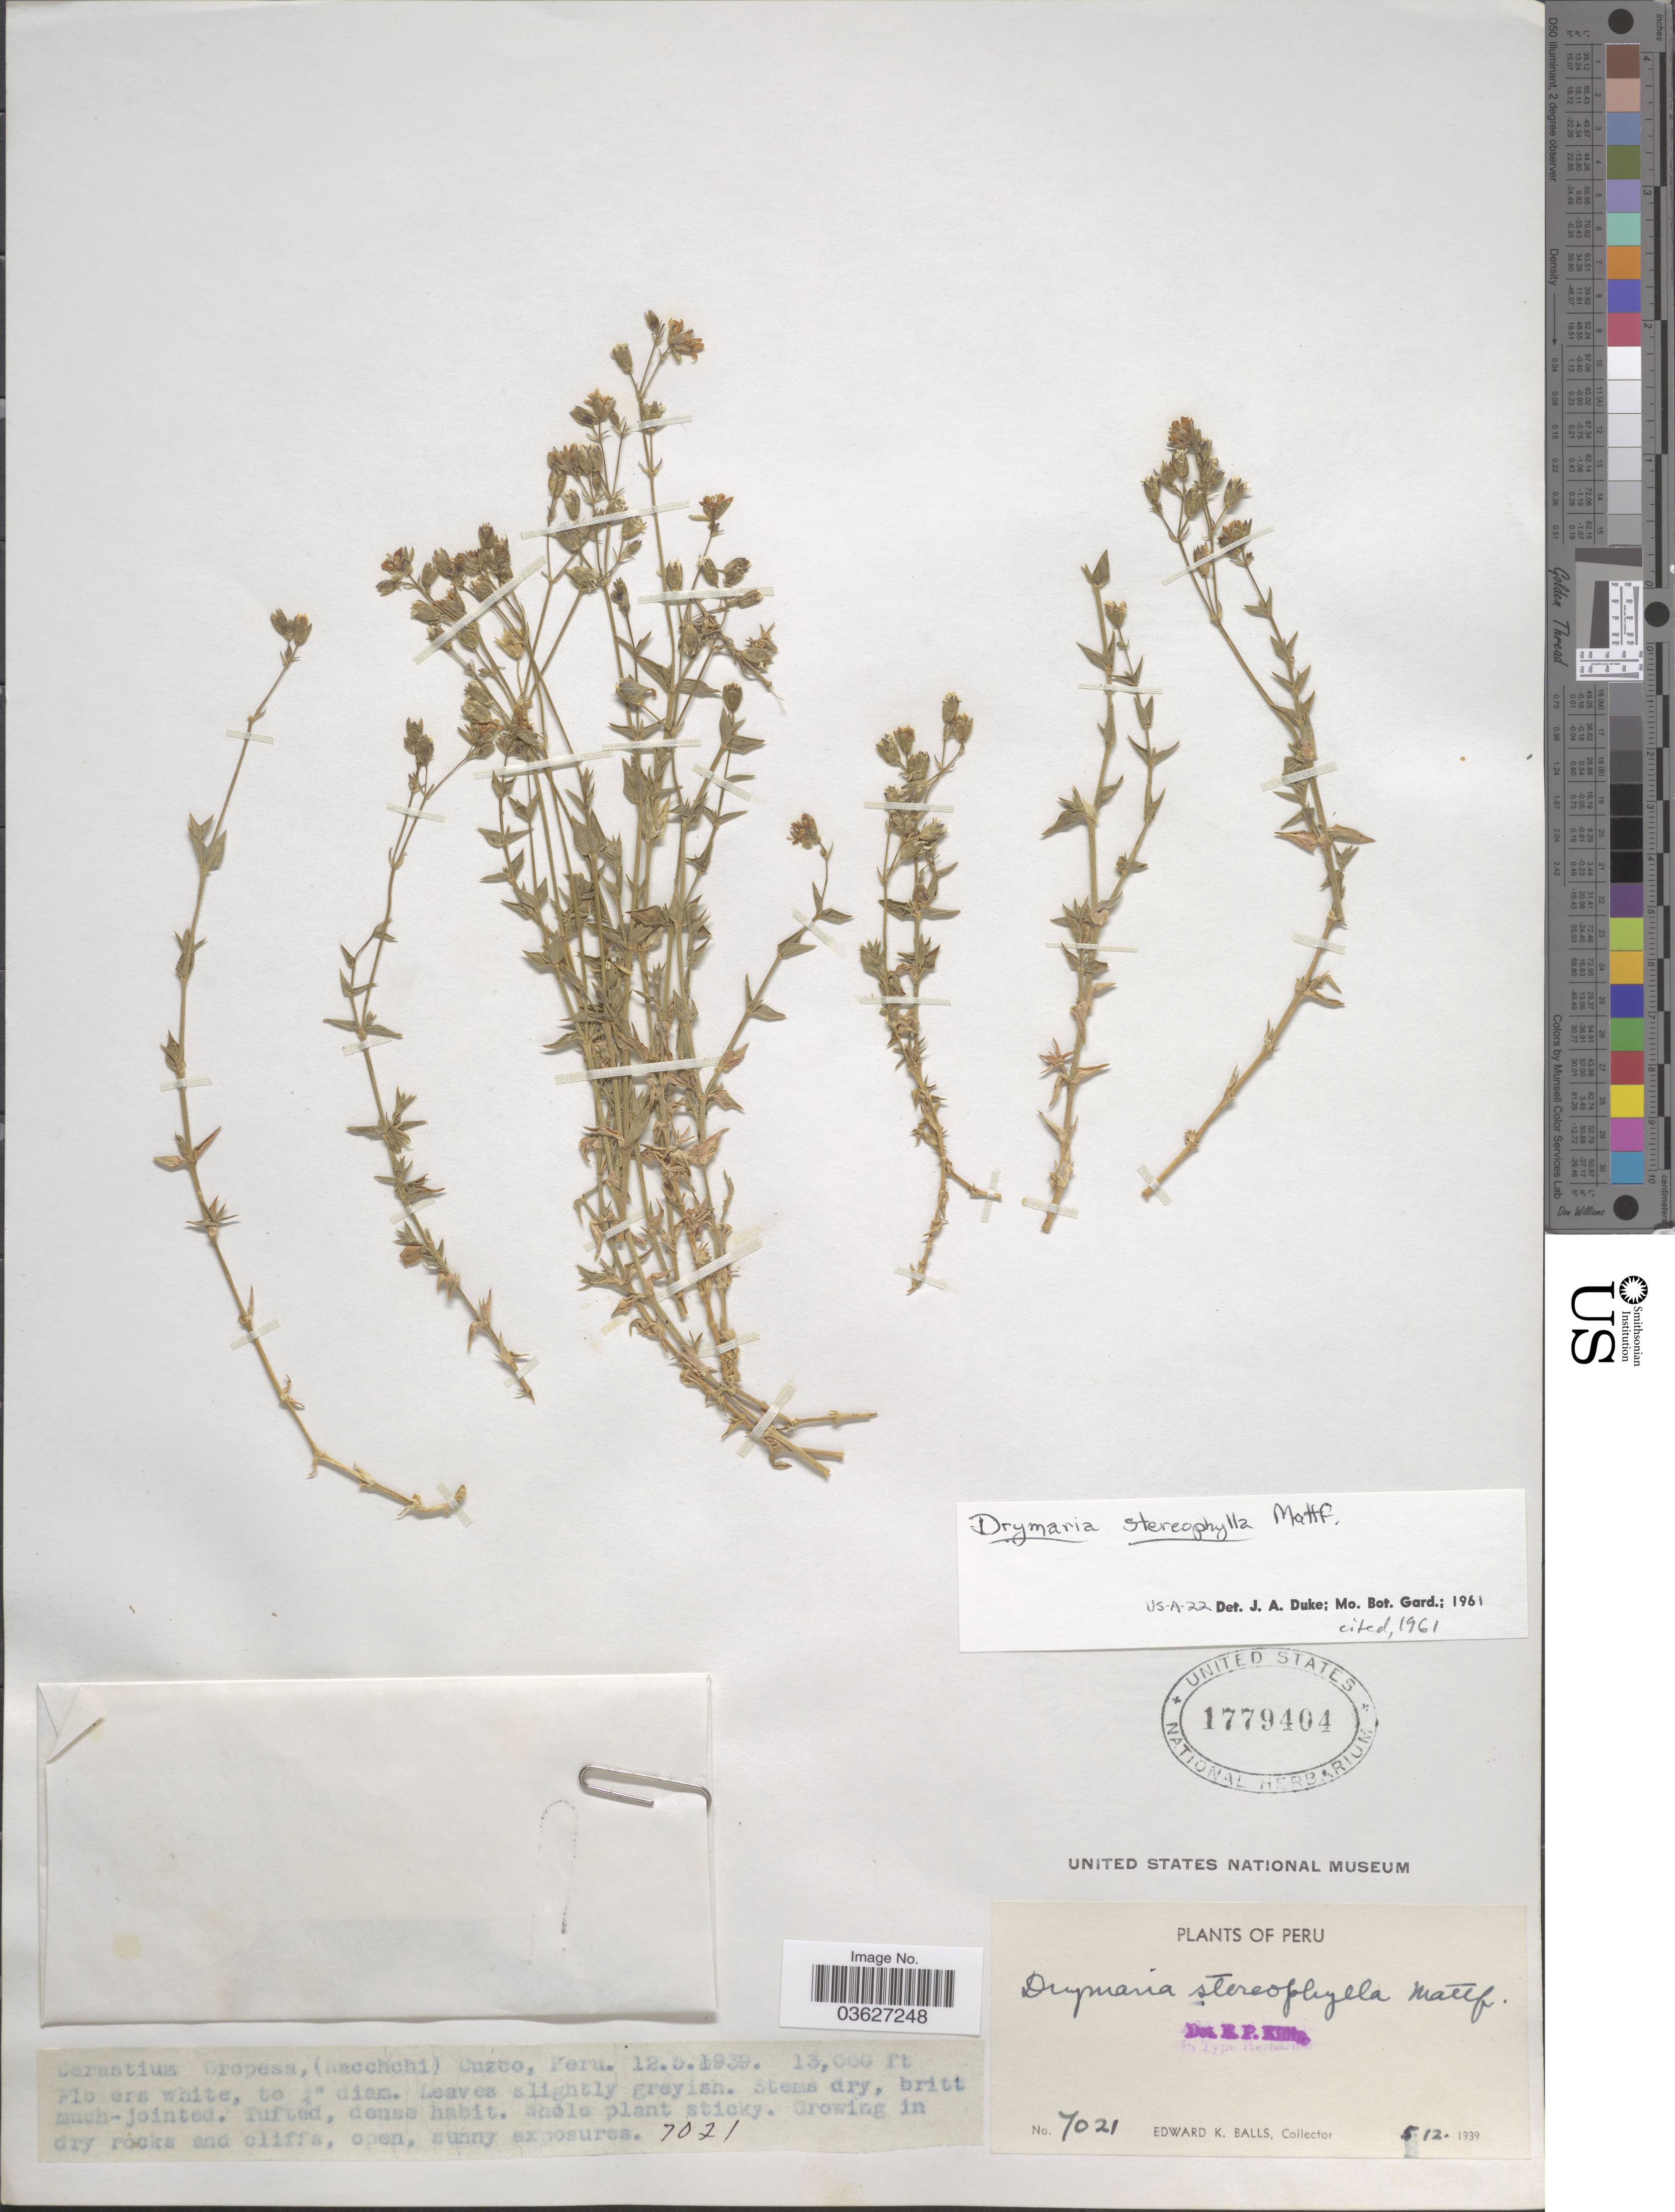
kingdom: Plantae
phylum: Tracheophyta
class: Magnoliopsida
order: Caryophyllales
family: Caryophyllaceae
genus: Drymaria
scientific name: Drymaria stereophylla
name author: Mattf.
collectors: E. K. Balls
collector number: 7021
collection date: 1939-05-12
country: Peru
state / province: Cusco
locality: Oropesa, (Macchchi).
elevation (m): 3962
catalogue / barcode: US 1779404